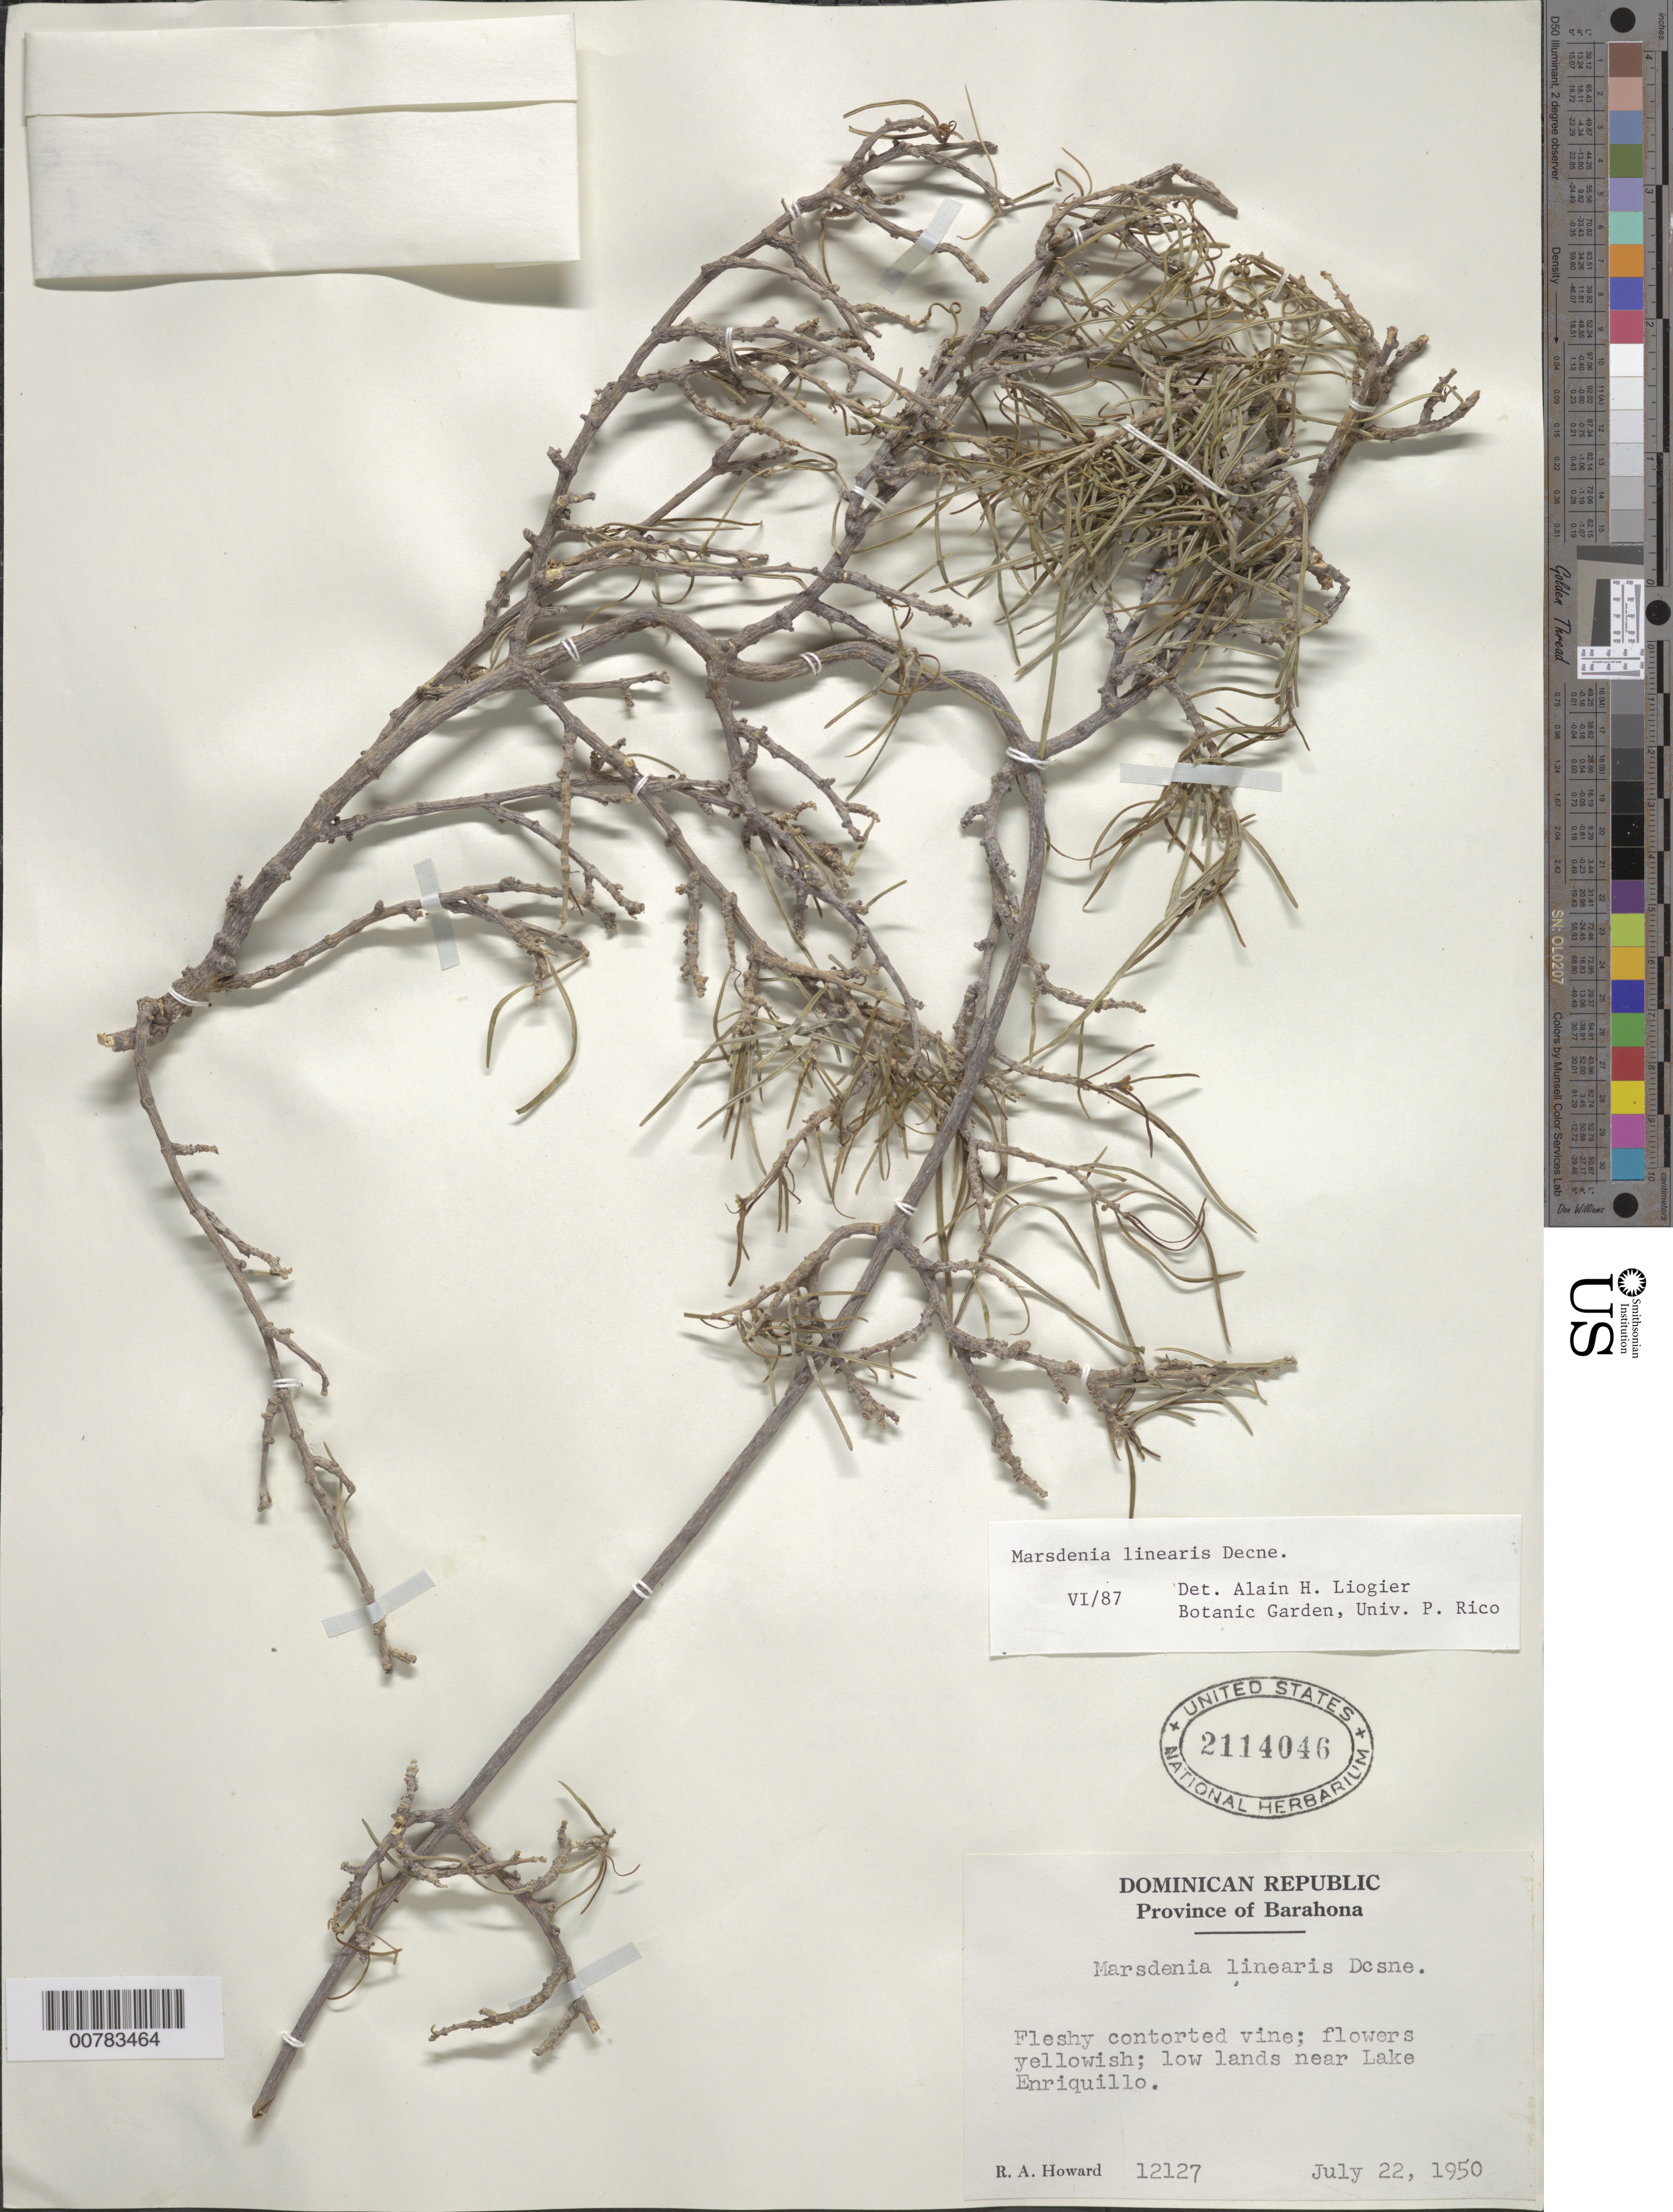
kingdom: Plantae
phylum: Tracheophyta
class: Magnoliopsida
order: Gentianales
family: Apocynaceae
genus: Marsdenia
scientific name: Marsdenia linearis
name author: Decne.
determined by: Liogier, Alain H.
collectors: R. A. Howard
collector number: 12127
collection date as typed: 22 Jul 1950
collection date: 1950-07-22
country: Dominican Republic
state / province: Barahona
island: Hispaniola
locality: Near Lake Enriquillo.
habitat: Low lands.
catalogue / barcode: US 2114046